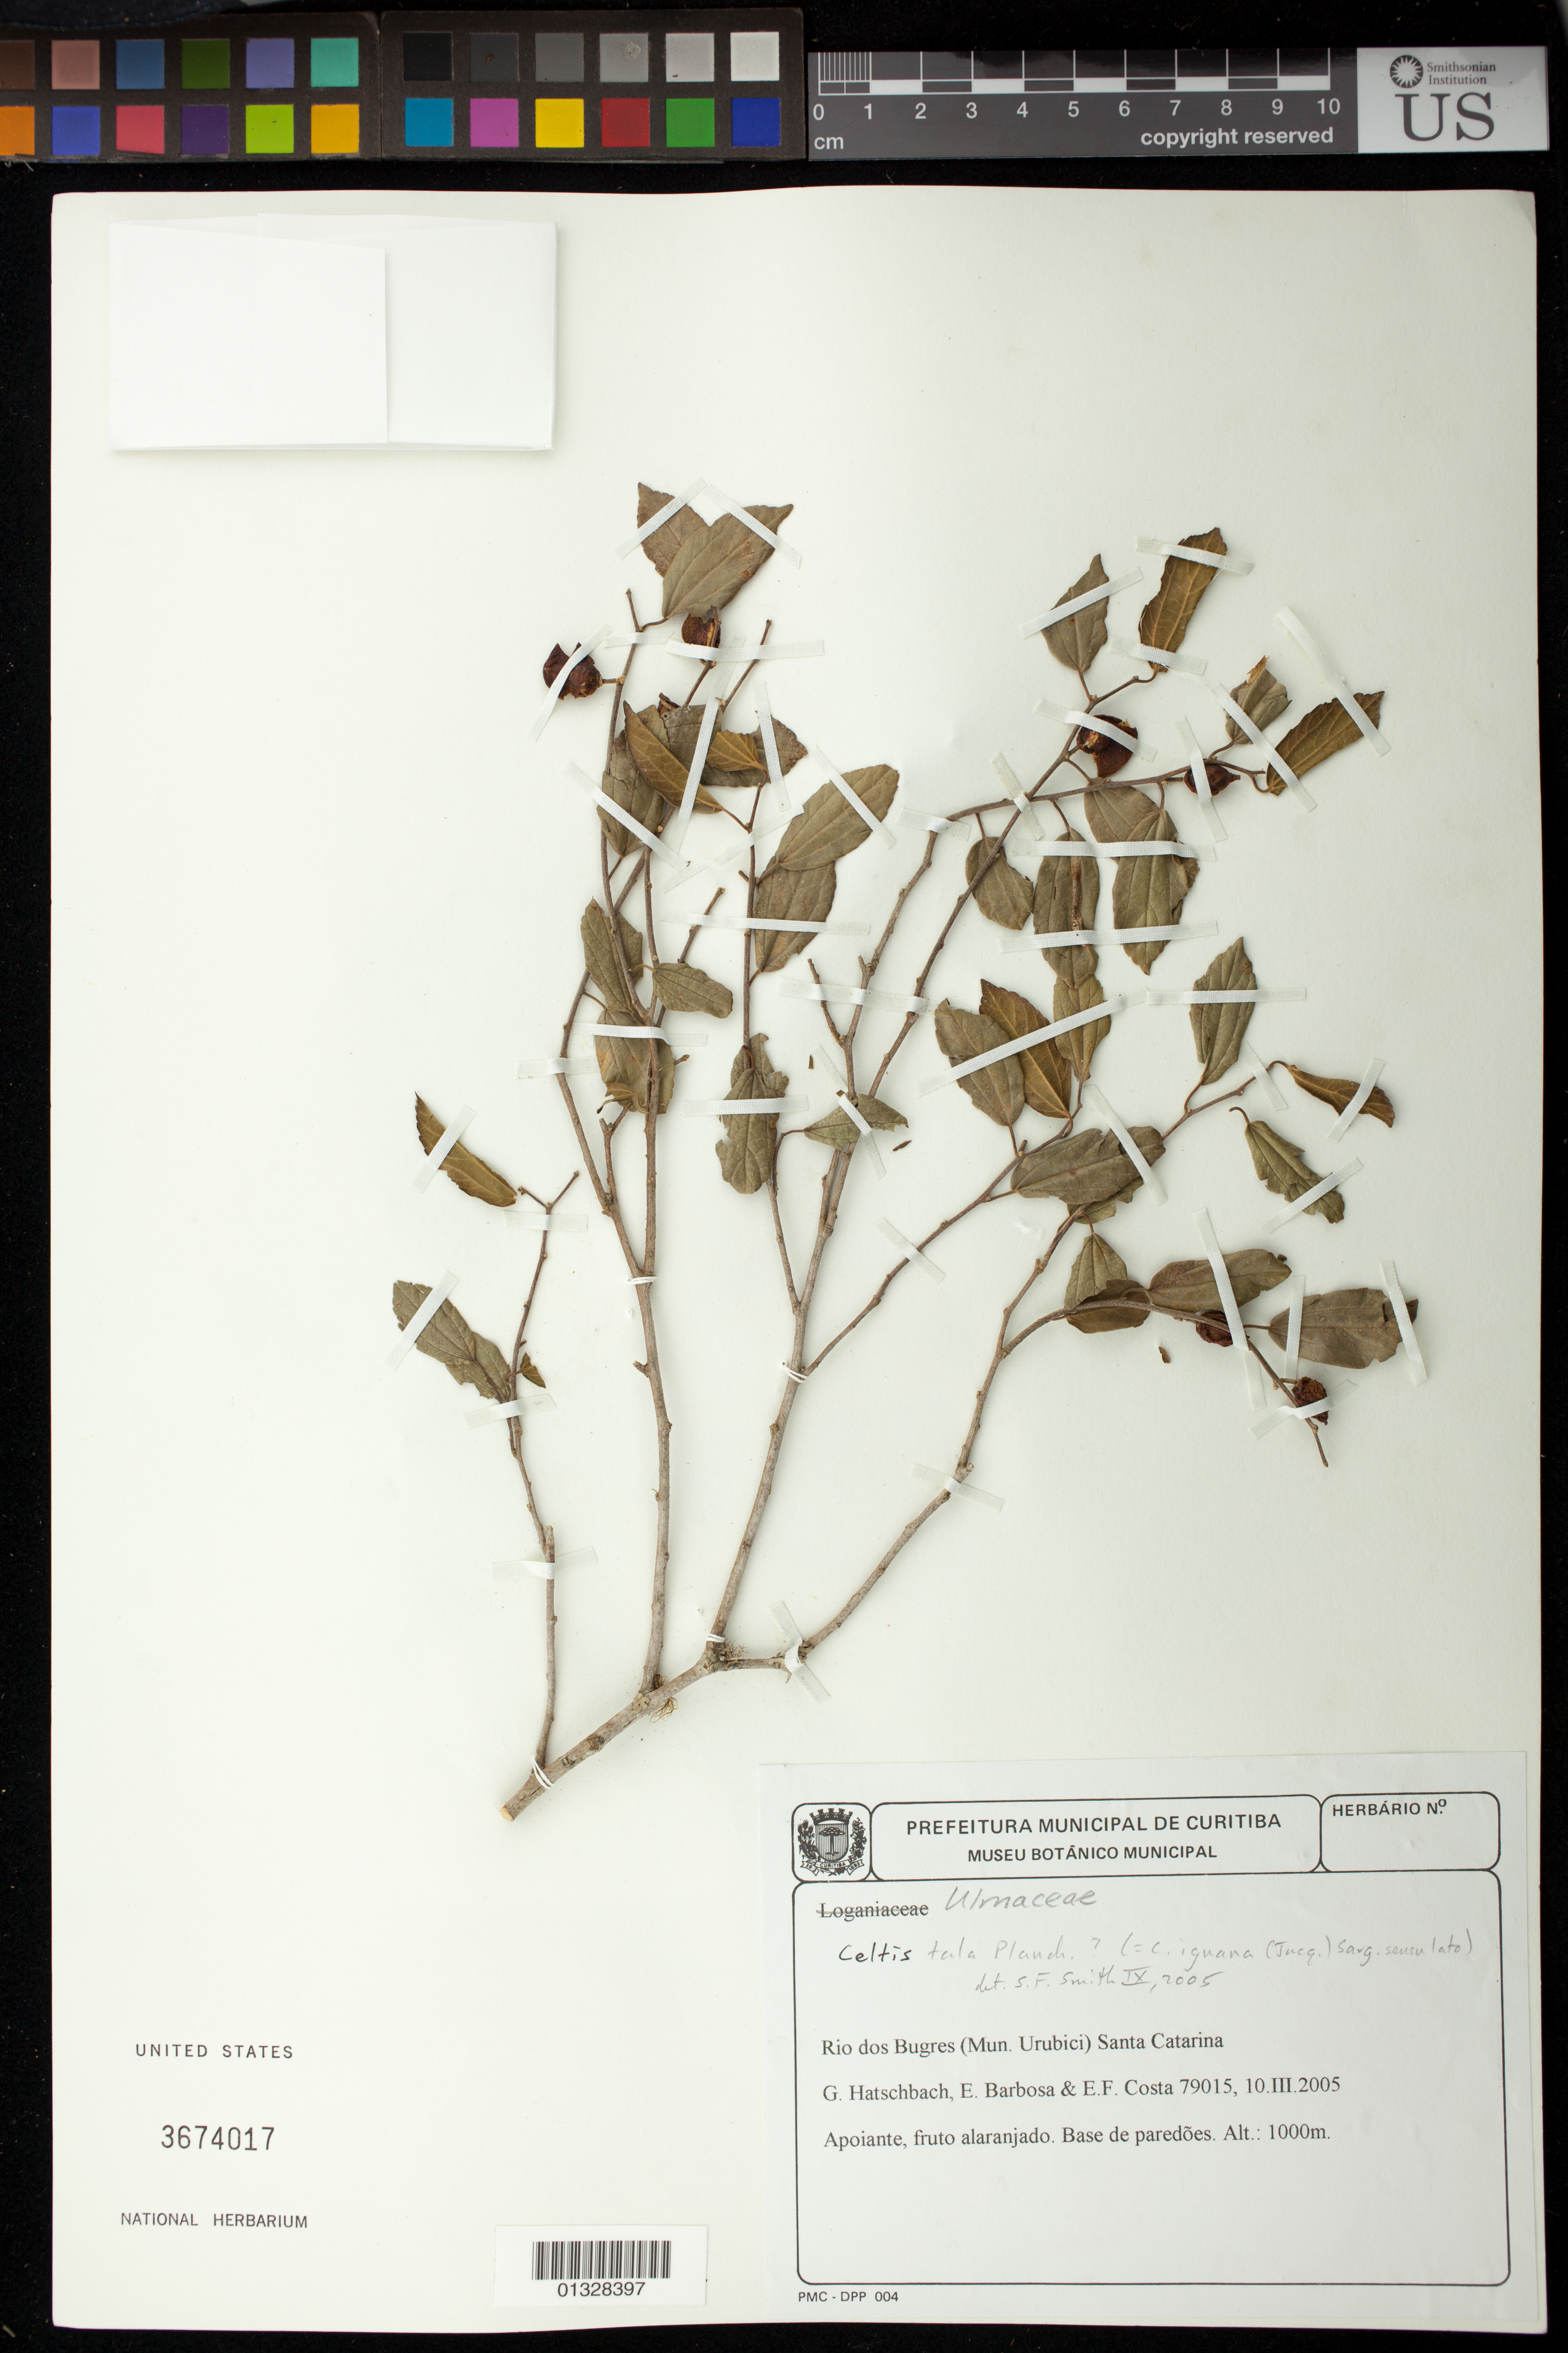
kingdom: Plantae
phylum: Tracheophyta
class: Magnoliopsida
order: Rosales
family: Cannabaceae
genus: Celtis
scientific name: Celtis tala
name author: Gillies ex Planch.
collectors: G. Hatschbach, E. Barbosa & E. F. Costa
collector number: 79015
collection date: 2005-03-10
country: Brazil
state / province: Santa Catarina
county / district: Urubici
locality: Rio dos Bugres.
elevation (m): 1000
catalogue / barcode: US 3674017